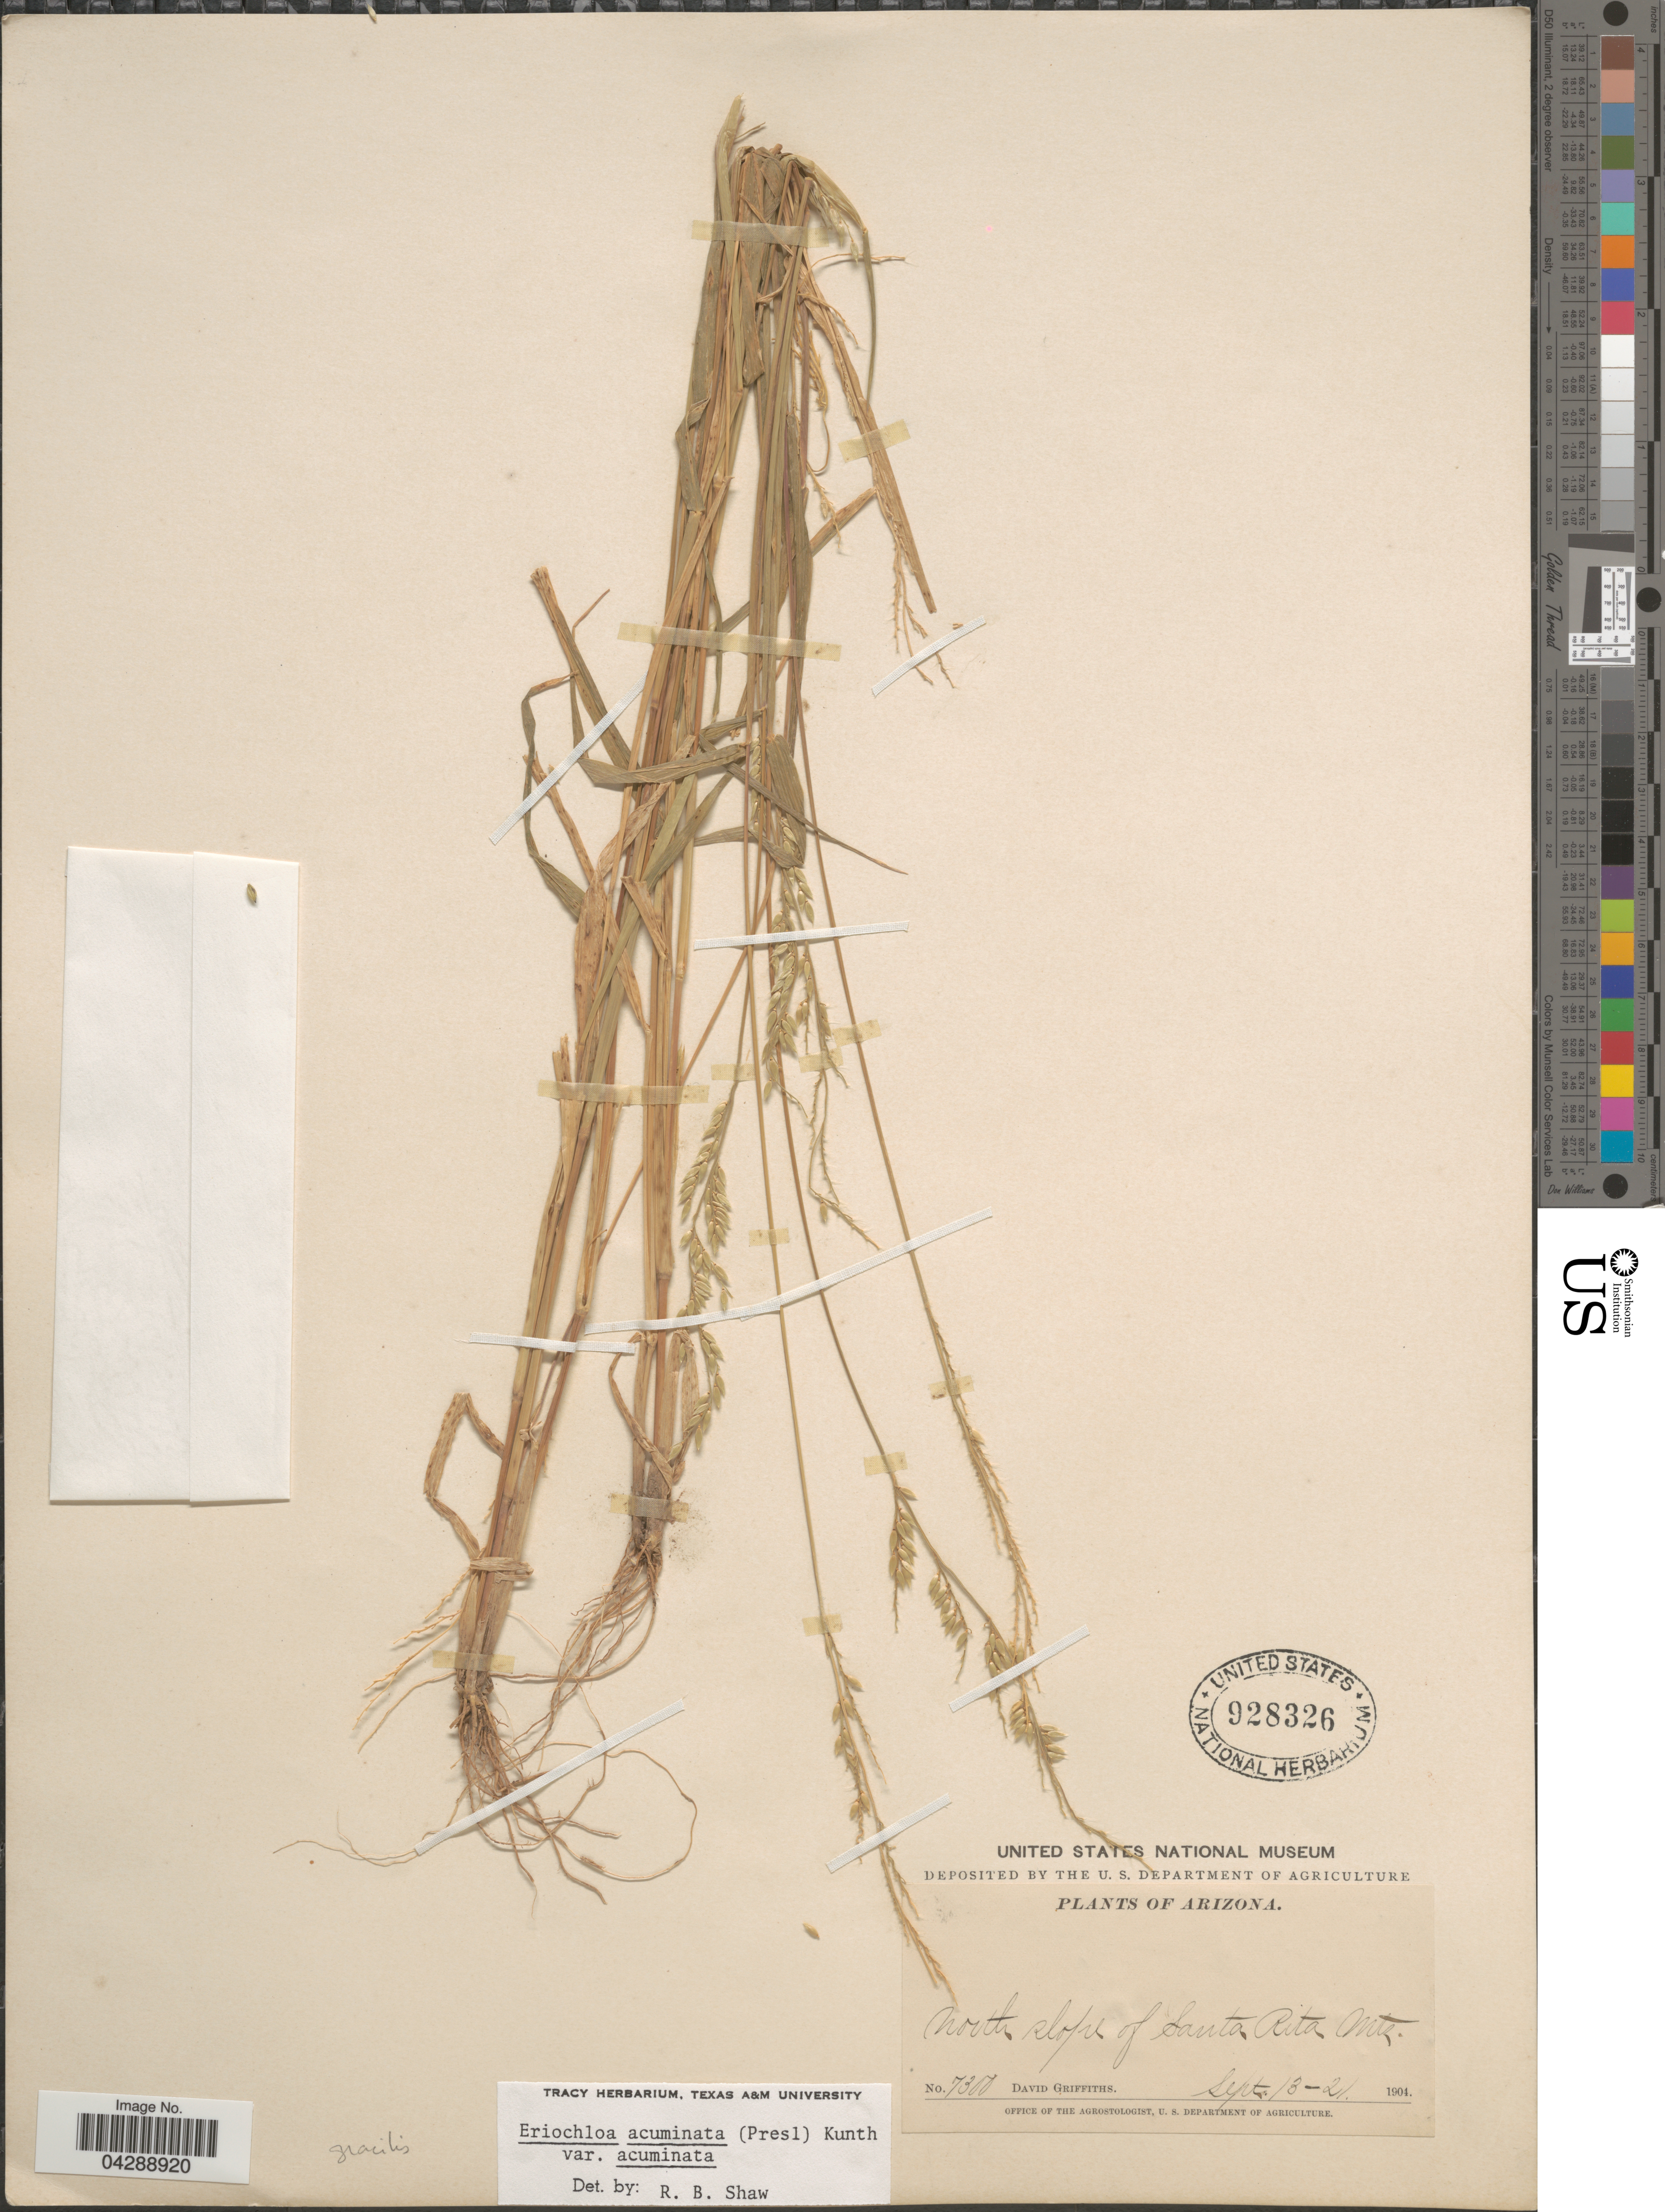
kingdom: Plantae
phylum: Tracheophyta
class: Liliopsida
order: Poales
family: Poaceae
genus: Eriochloa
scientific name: Eriochloa acuminata var. acuminata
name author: (J. Presl) Kunth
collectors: D. Griffiths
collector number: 7300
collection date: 1904-09-13/1904-09-21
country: United States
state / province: Arizona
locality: North slope of Santa Rita Mts.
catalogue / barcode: US 928326